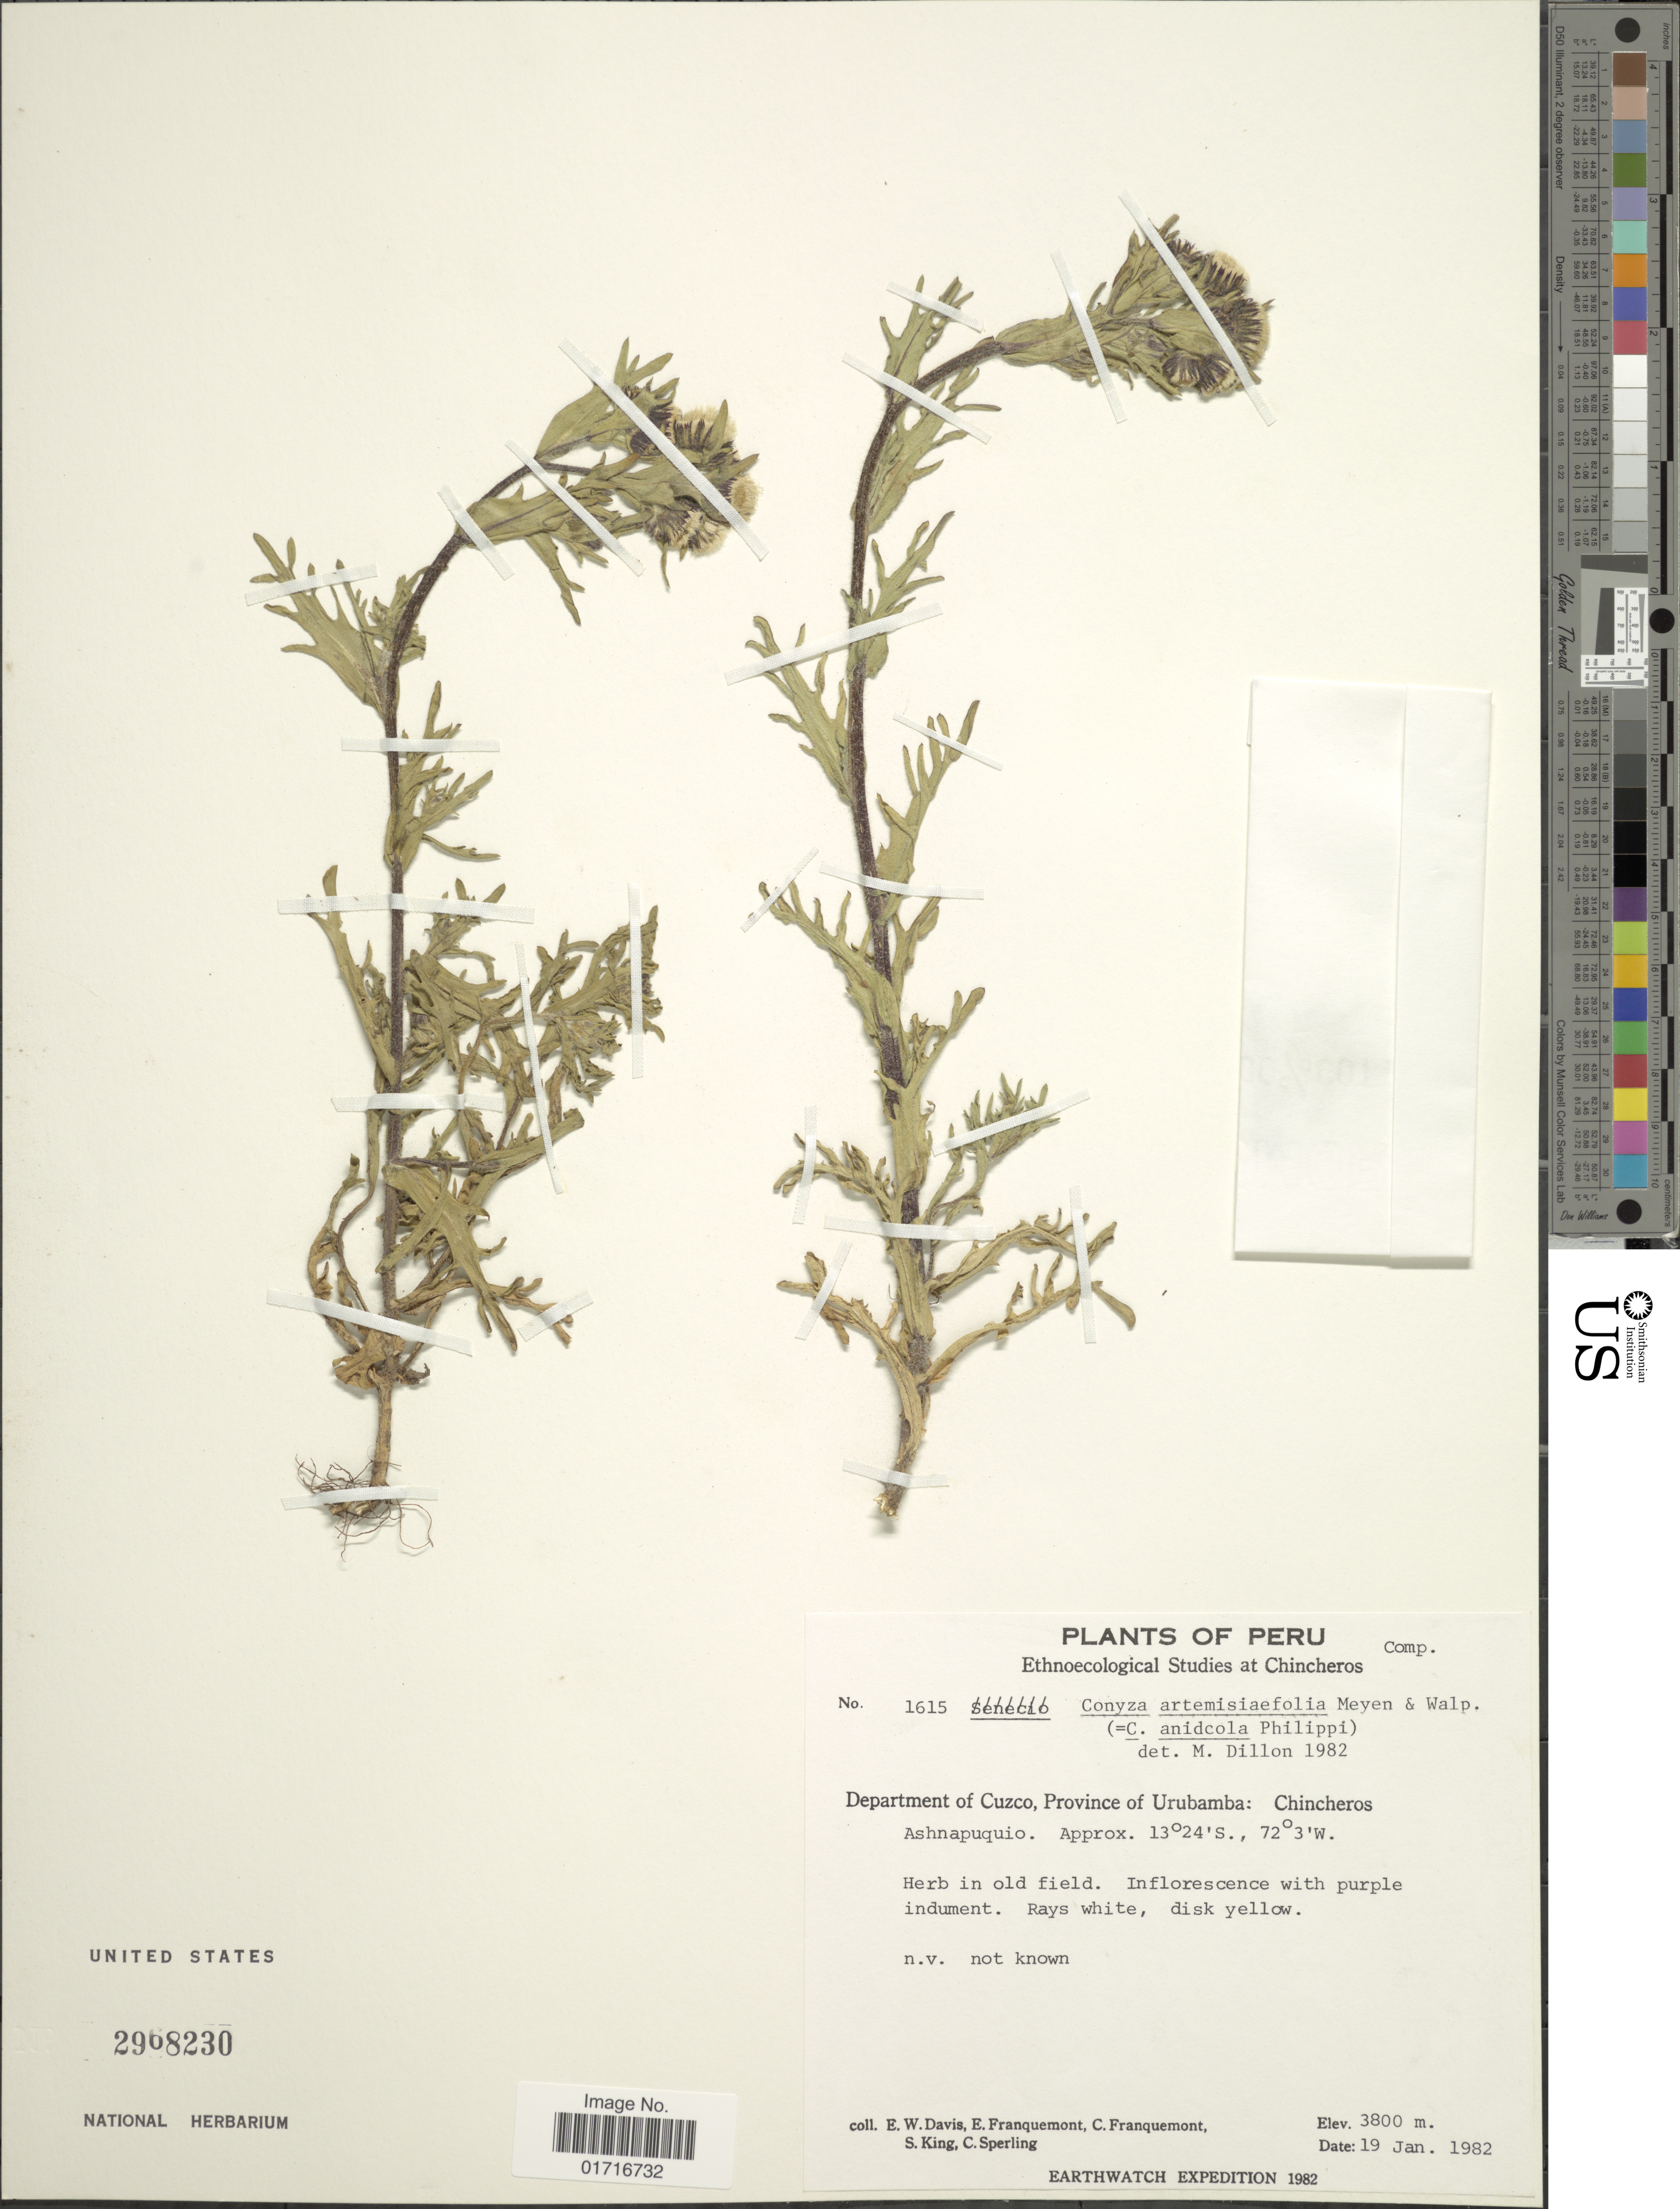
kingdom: Plantae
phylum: Tracheophyta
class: Magnoliopsida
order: Asterales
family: Asteraceae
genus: Conyza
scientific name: Conyza andicola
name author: Phil.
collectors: E. W. Davis, E. Franquement, C. Franquement, S. King & C. Sperling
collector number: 1615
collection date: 1982-01-19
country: Peru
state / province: Cusco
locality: Department of Cuzco, Province of Urubamba: Chincheros. Ashnapuquio.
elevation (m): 3800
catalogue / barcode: US 2968230